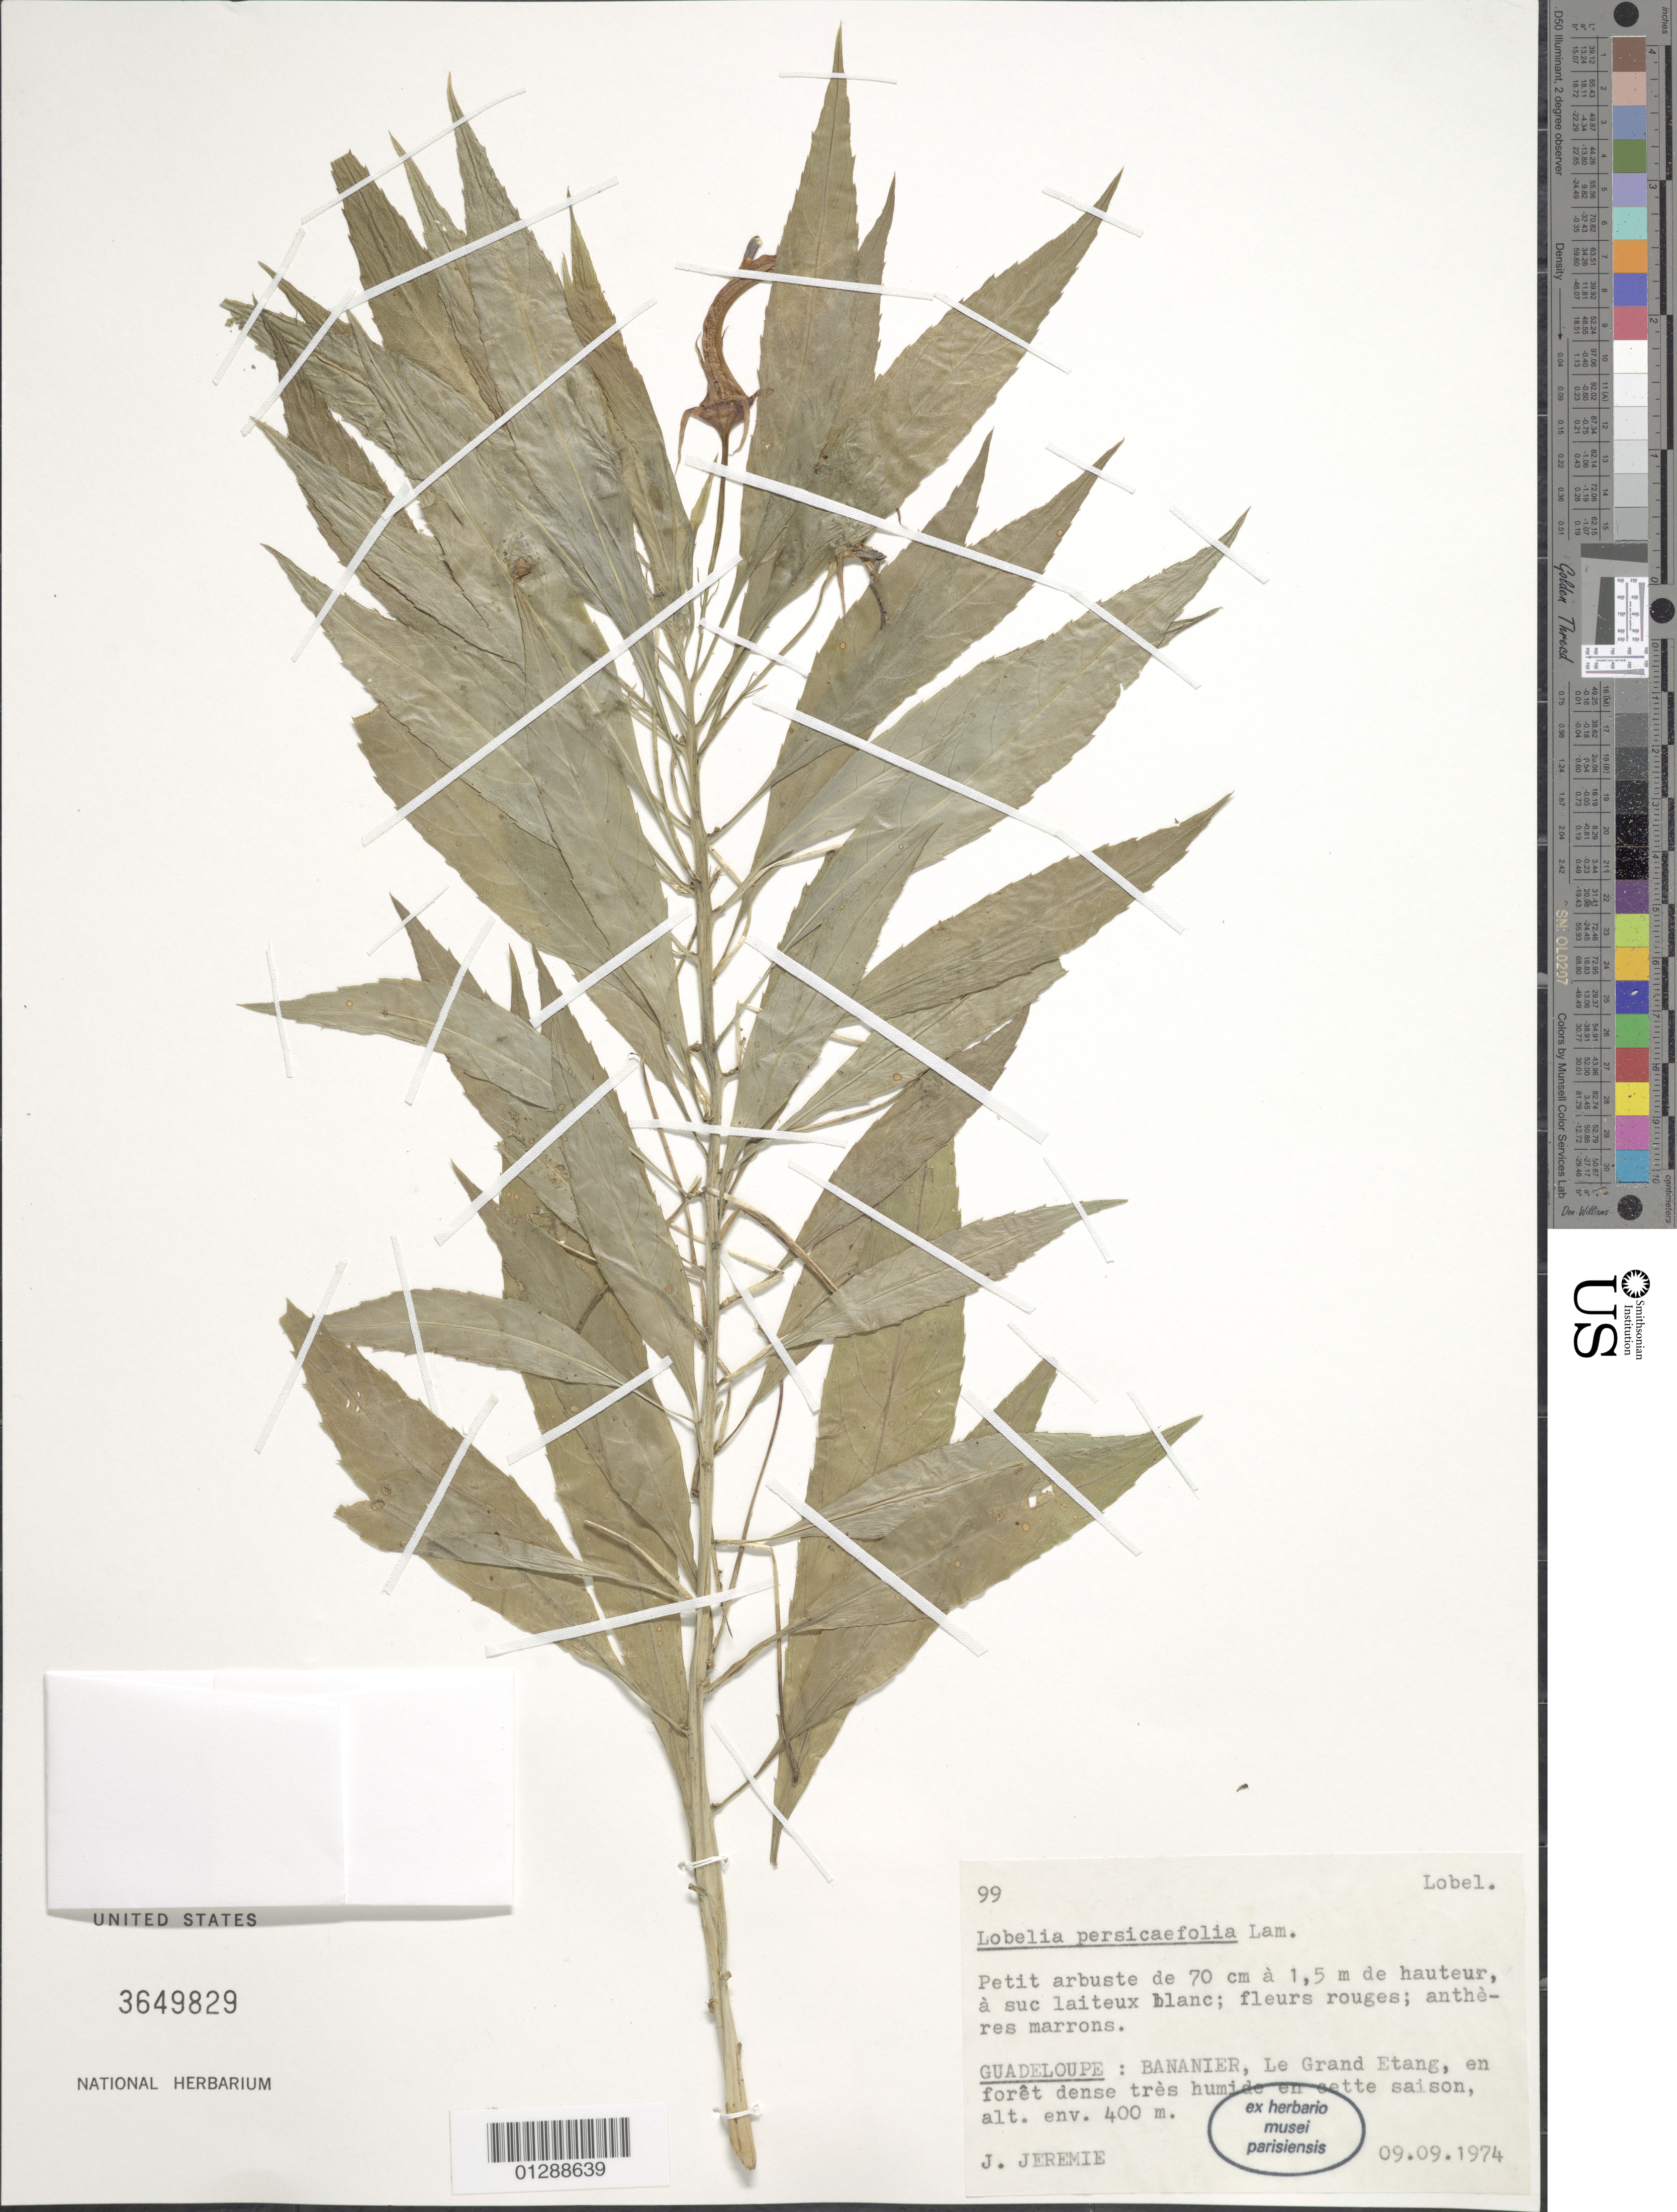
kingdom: Plantae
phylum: Tracheophyta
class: Magnoliopsida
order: Asterales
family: Campanulaceae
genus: Lobelia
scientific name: Lobelia persicifolia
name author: Lam.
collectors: J. Jérémie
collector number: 99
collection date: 1974-09-09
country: Guadeloupe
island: Basse-Terre I.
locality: Bananier, Le Grand Etang.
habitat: En forêt endse très humide en cette saison.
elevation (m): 400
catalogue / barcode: US 3649829